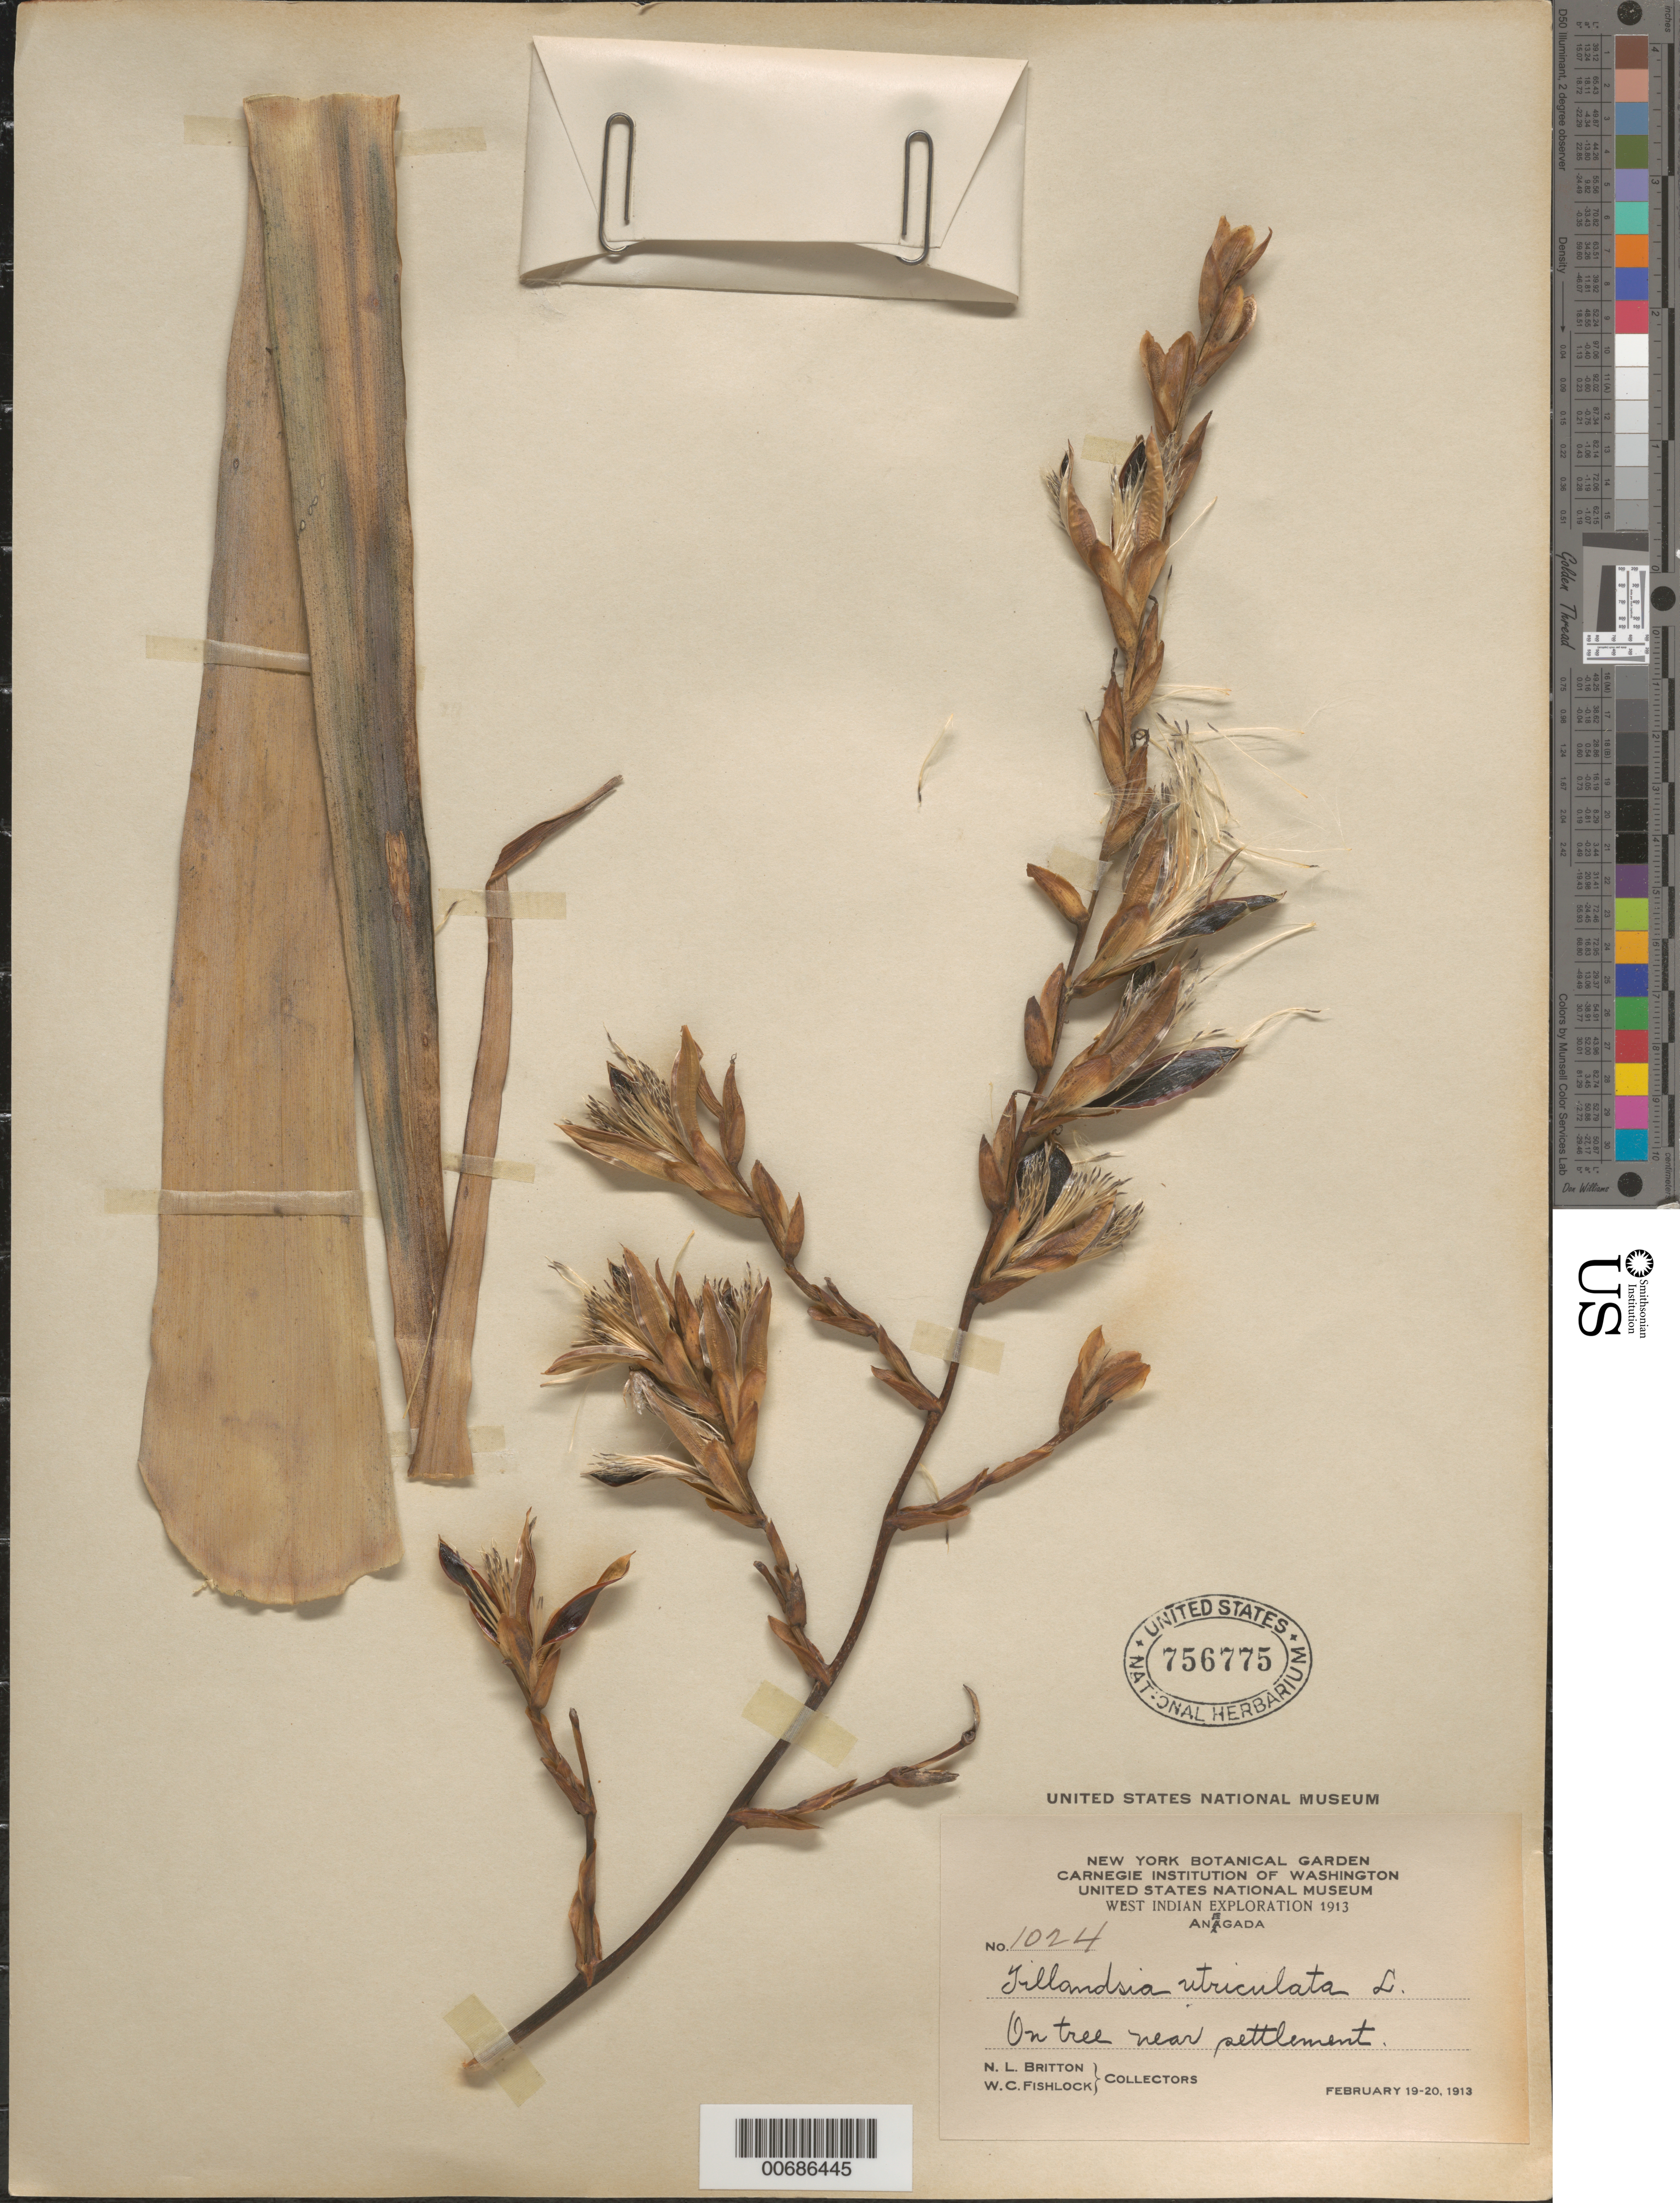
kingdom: Plantae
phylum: Tracheophyta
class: Liliopsida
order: Poales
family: Bromeliaceae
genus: Tillandsia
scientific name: Tillandsia utriculata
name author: L.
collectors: N. Britton & W. Fishlock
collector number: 1024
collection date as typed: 19 Feb 1913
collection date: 1913-02-19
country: British Virgin Islands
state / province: Anegada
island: Anegada Island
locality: Anegada Island settlement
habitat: On tree near settlement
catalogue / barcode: US 756775